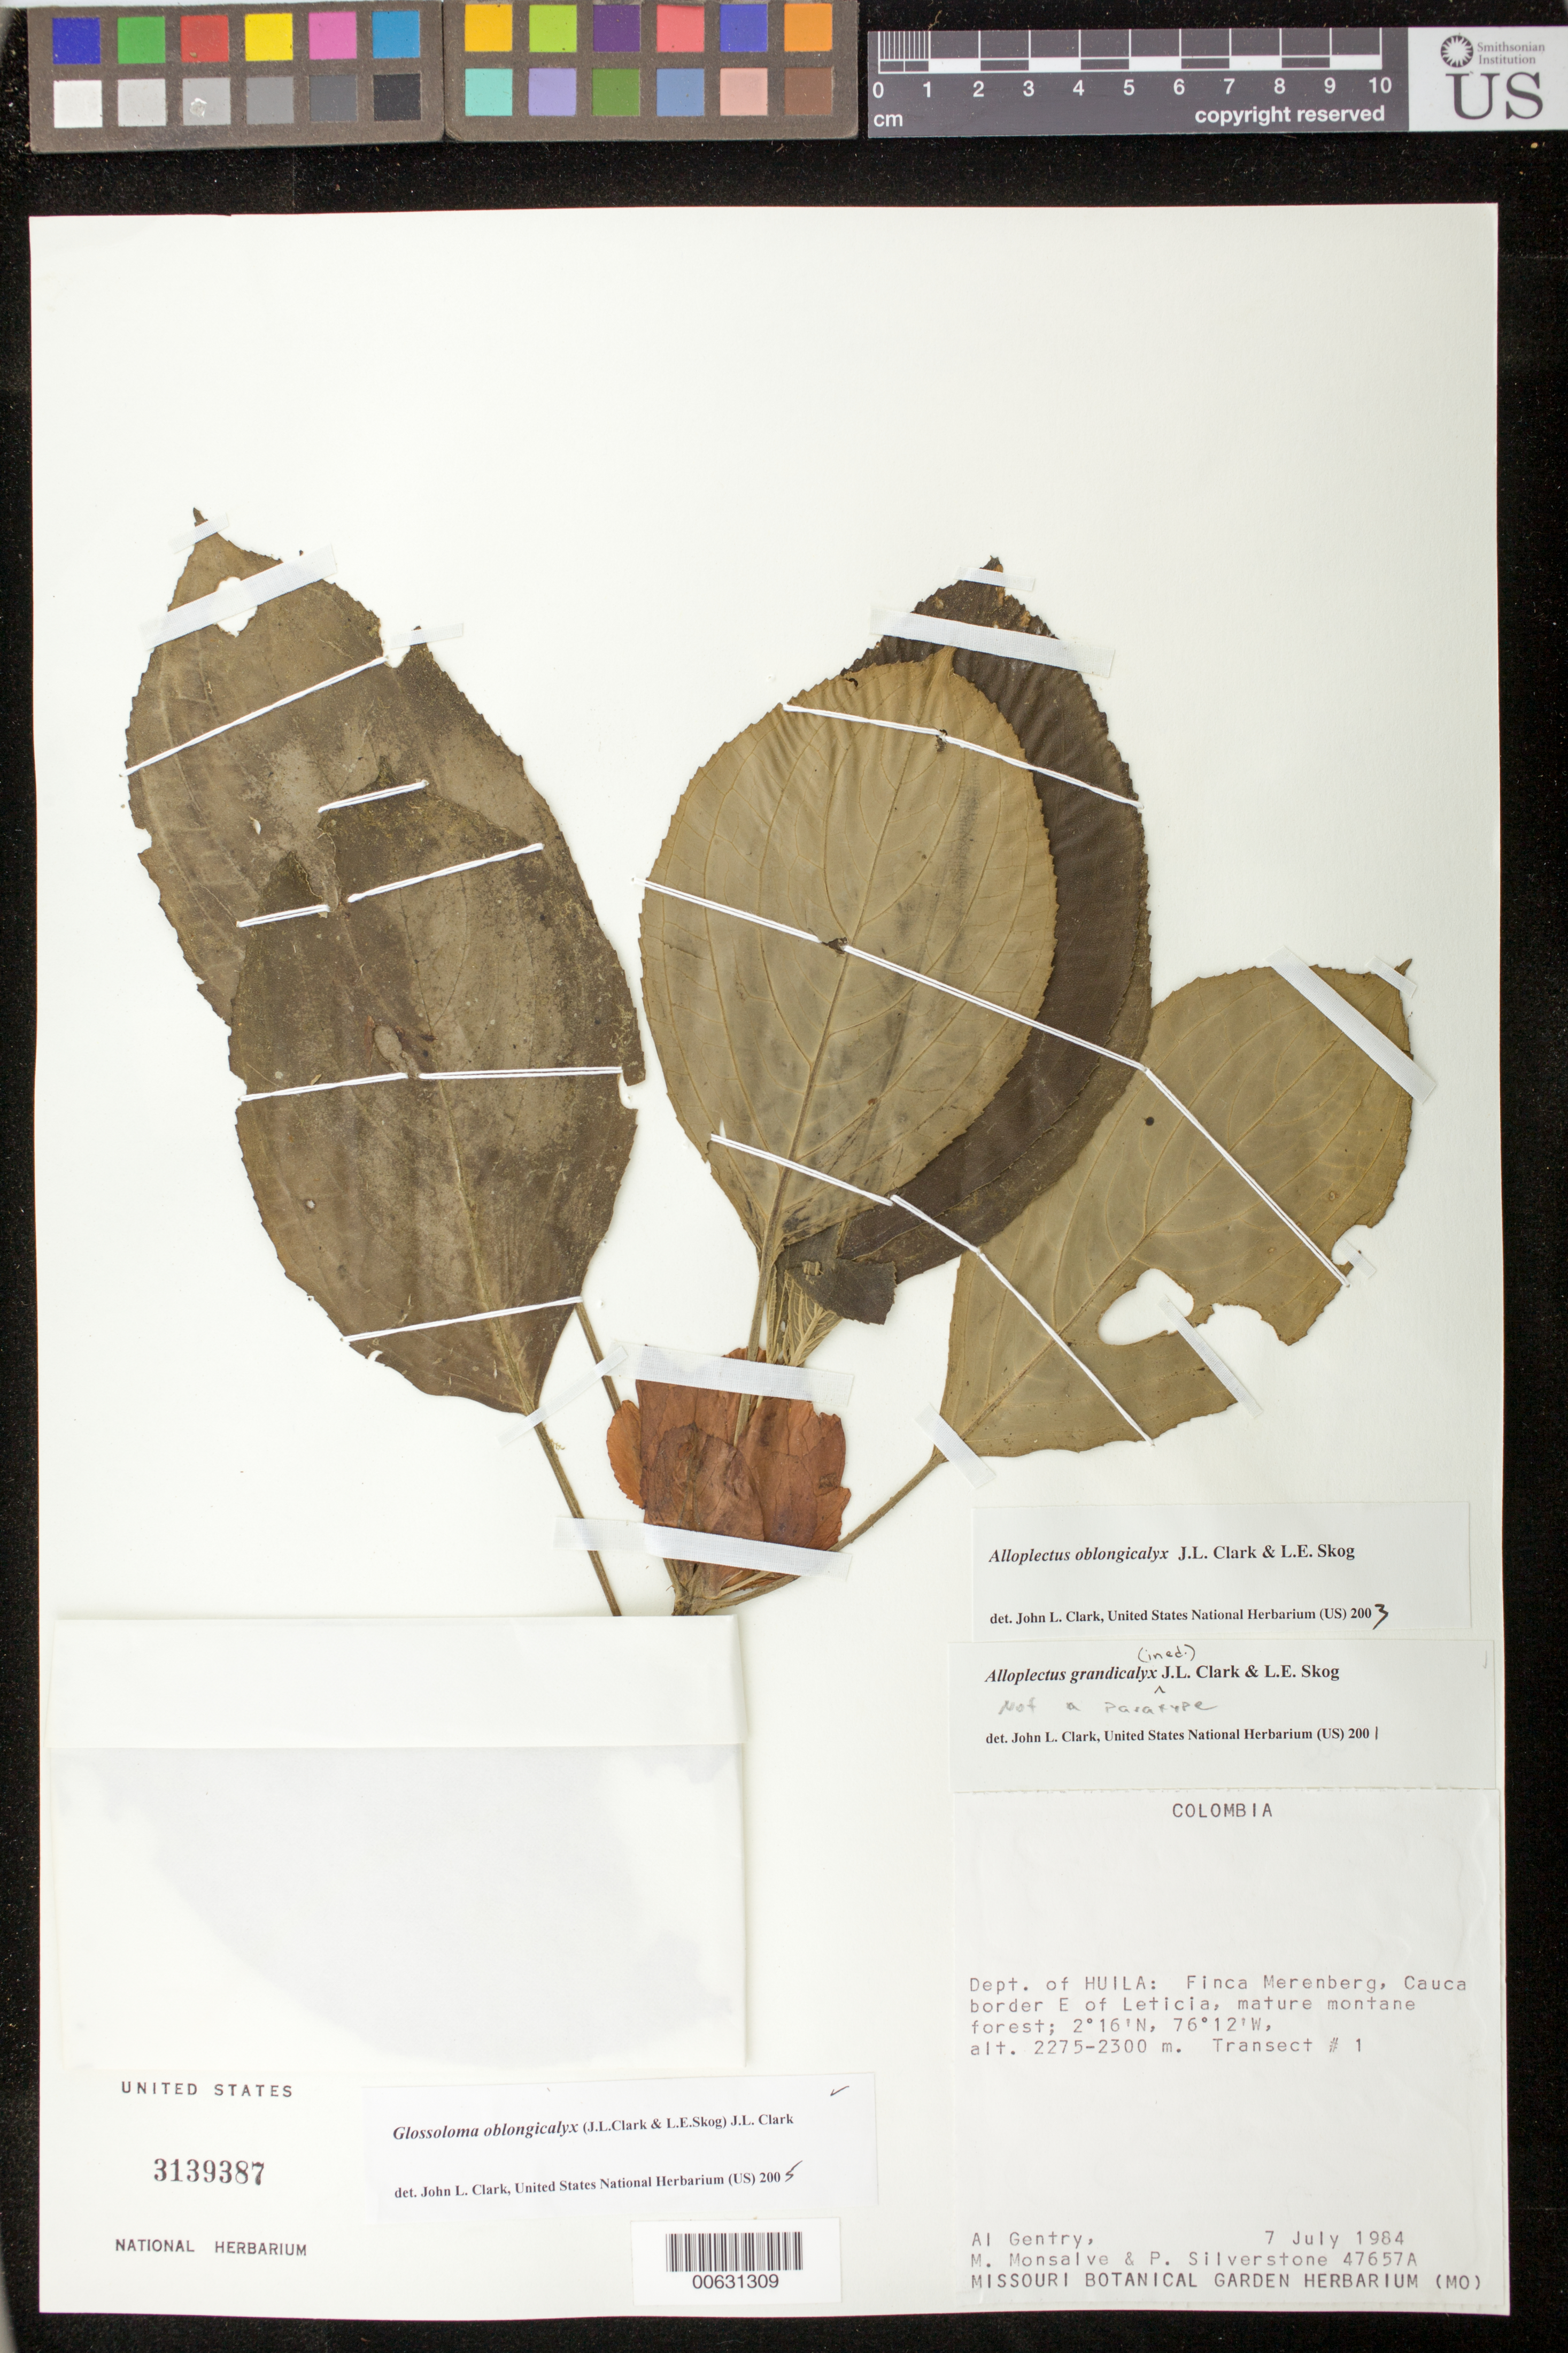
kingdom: Plantae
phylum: Tracheophyta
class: Magnoliopsida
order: Lamiales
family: Gesneriaceae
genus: Glossoloma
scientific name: Glossoloma oblongicalyx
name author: (J.L. Clark & L.E. Skog) J.L. Clark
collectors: A. H. Gentry, M. Monsalve & P. A. Silverstone-Sopkin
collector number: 47657 A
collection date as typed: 07 Jul 1984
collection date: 1984-07-07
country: Colombia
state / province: Huila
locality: Finca Merenberg, Cauca border E of Leticia, transect #1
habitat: Mature montane forest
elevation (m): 2275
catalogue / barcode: US 3139387